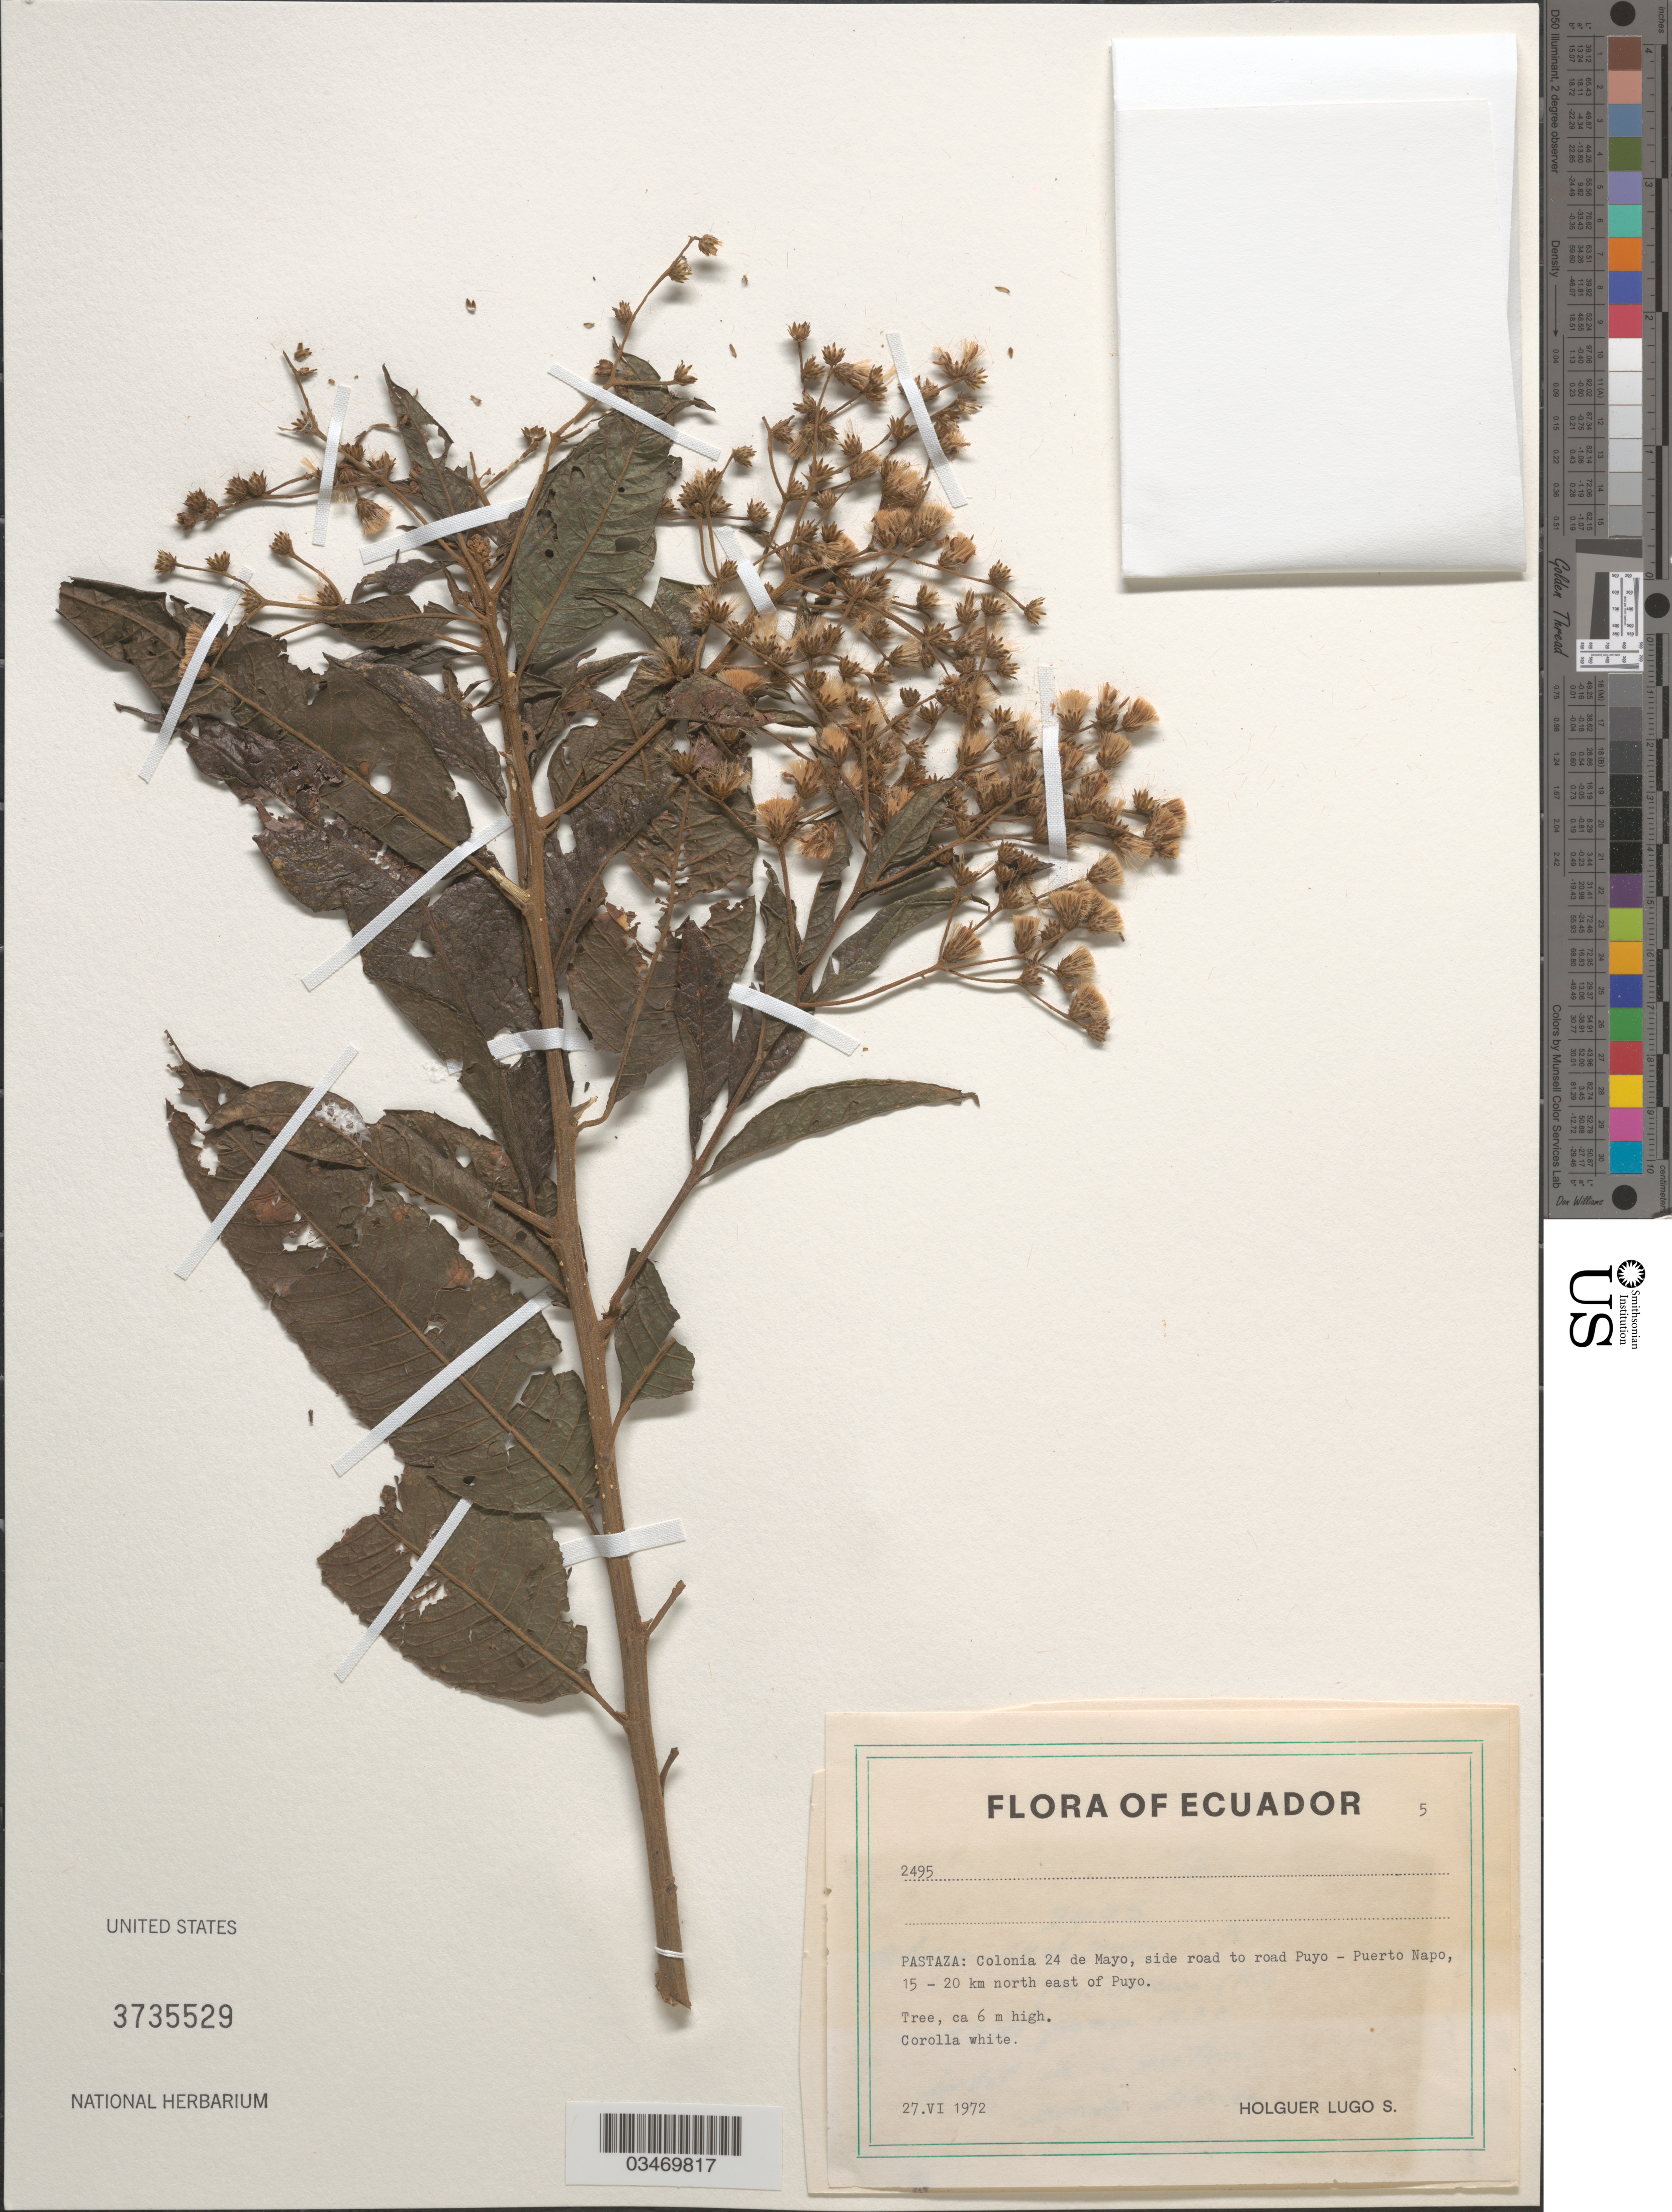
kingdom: Plantae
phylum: Tracheophyta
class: Magnoliopsida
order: Asterales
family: Asteraceae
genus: Vernonanthura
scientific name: Vernonanthura patens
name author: (Kunth) H. Rob.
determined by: Renon, Polla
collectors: L. Holguer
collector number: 2495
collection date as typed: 27 June 1972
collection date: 1972-06-27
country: Ecuador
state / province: Pastaza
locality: Colonia 24 de Mayo, side road to road Puyo-Puerto Napo 15-20 km north E of Puyo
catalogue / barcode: US 3735529